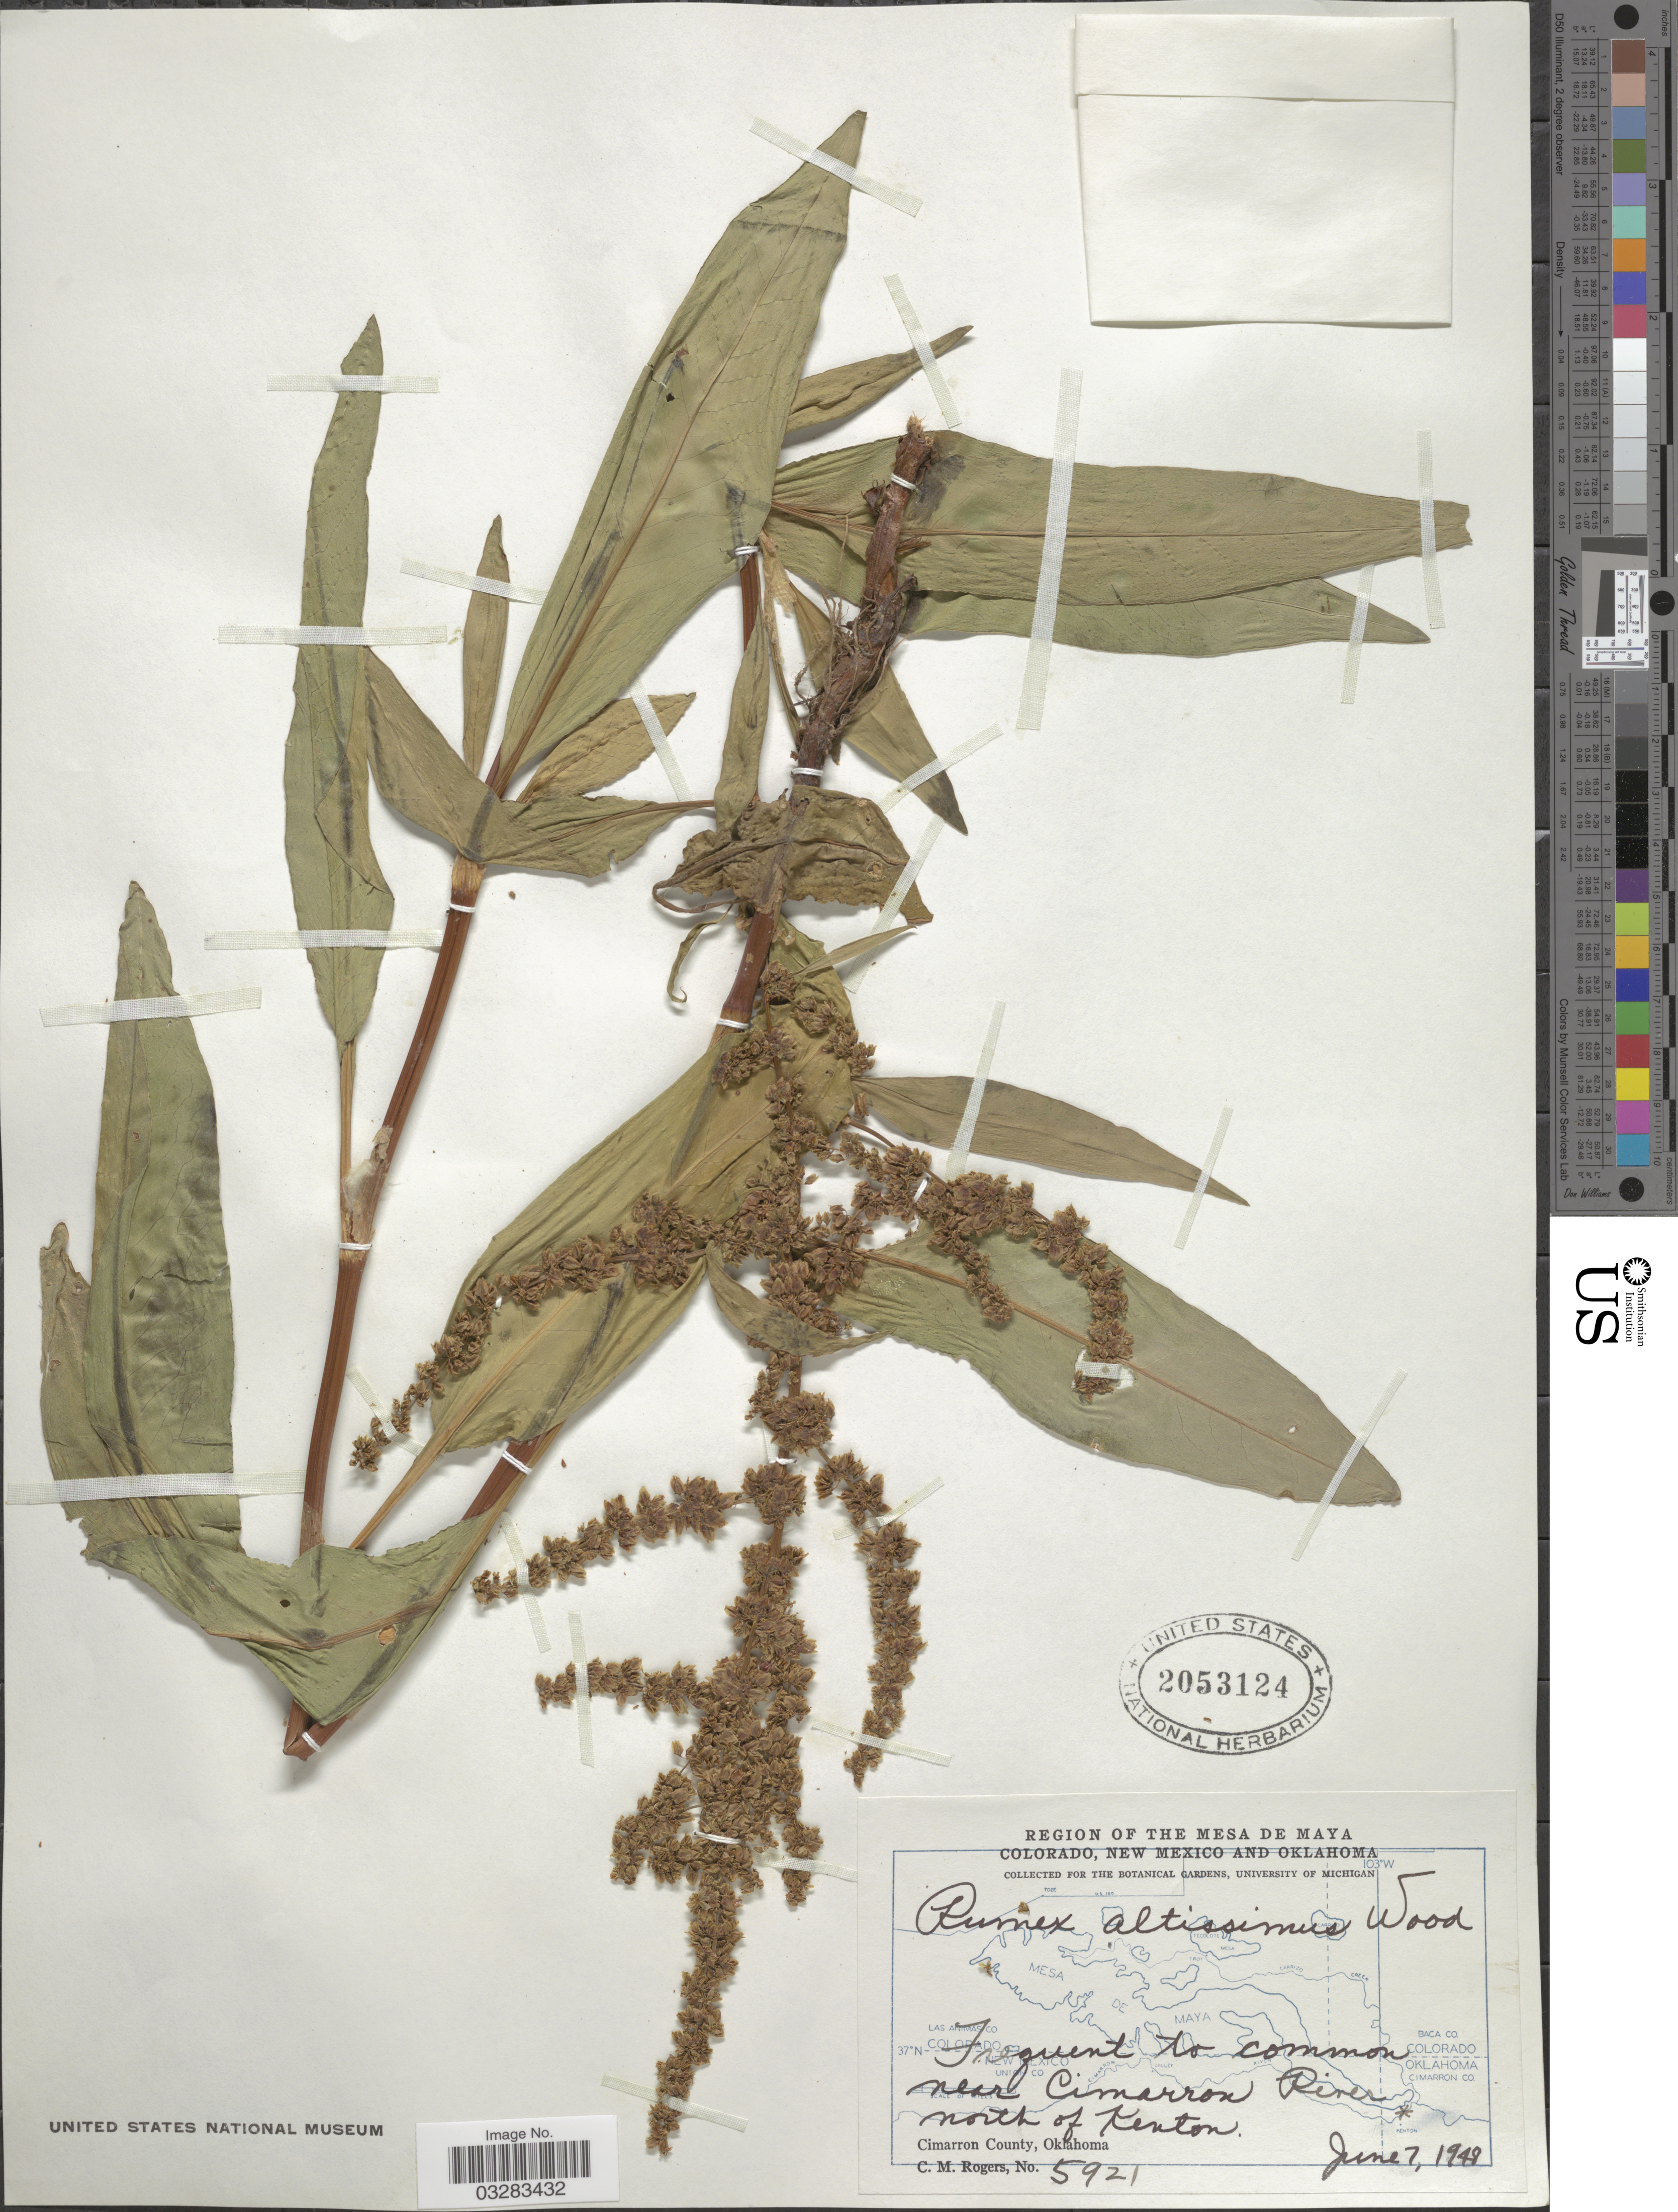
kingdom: Plantae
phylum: Tracheophyta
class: Magnoliopsida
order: Caryophyllales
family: Polygonaceae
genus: Rumex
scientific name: Rumex altissimus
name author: Alph. Wood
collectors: C. M. Rogers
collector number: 5921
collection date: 1948-06-07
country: United States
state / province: Oklahoma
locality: Region of the Mesa de Maya. Near Cimarron River. North of Kenton. Cimarron County.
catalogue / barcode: US 2053124